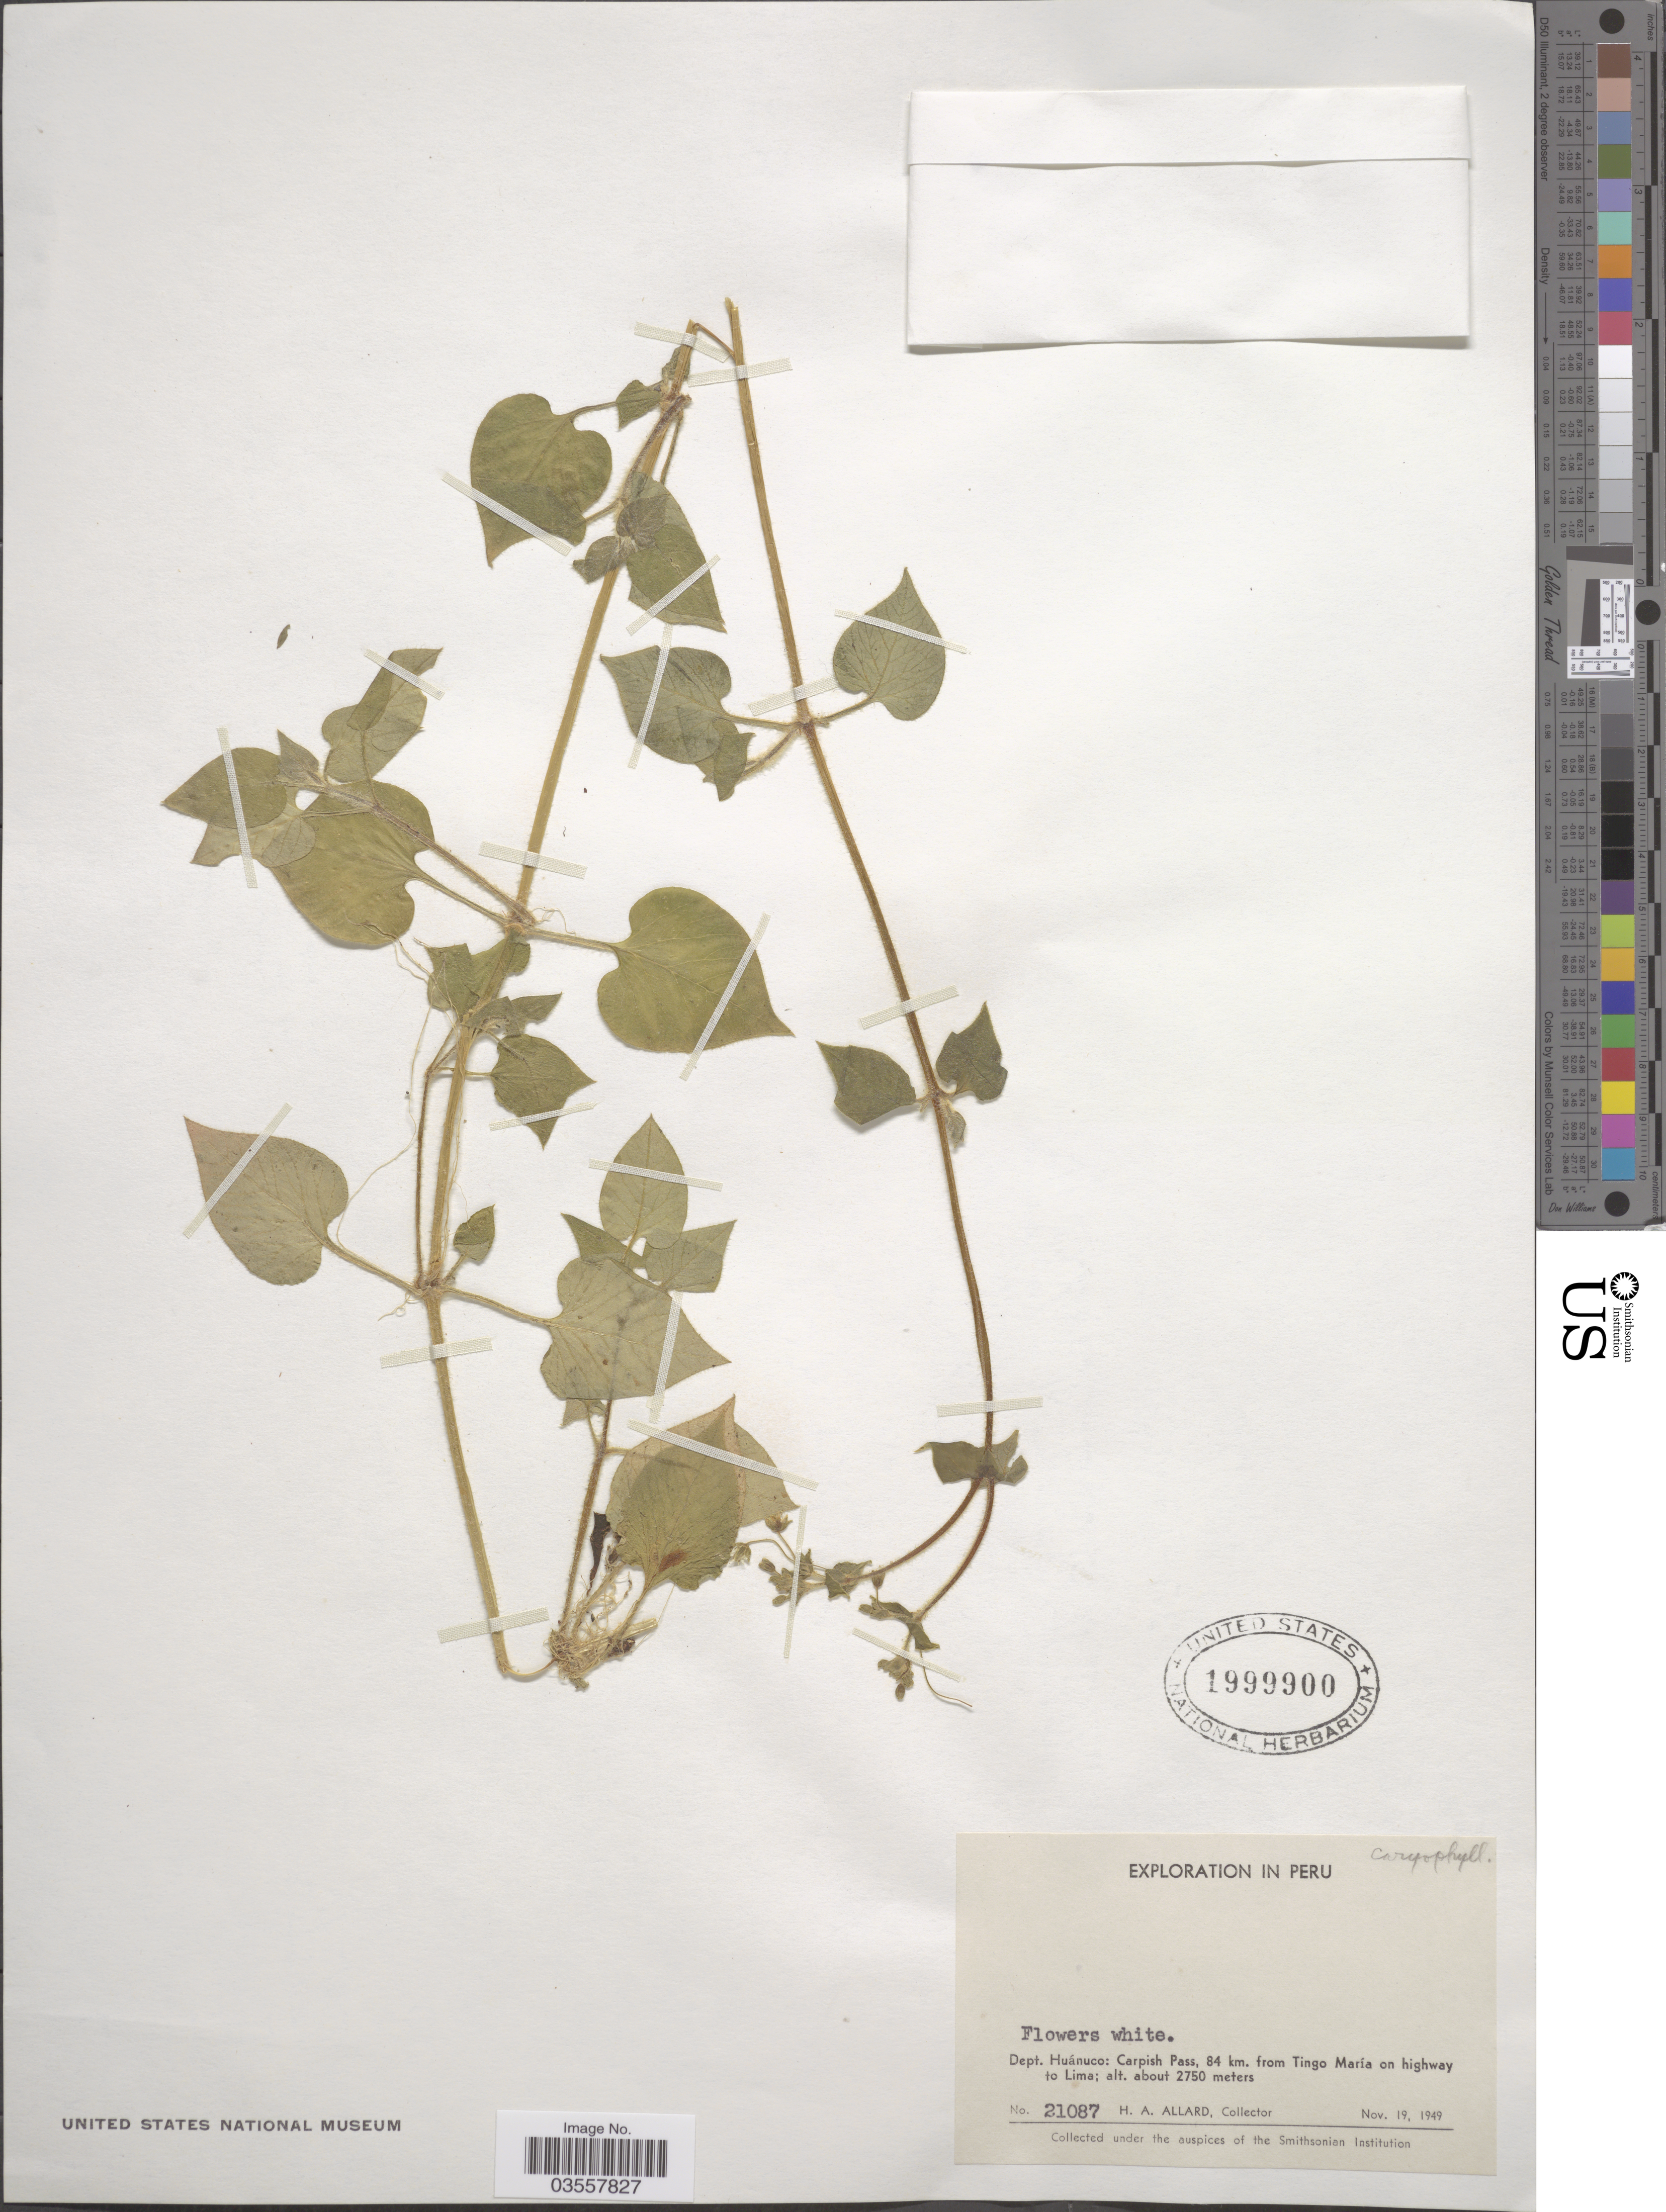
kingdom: Plantae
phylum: Tracheophyta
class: Magnoliopsida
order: Caryophyllales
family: Caryophyllaceae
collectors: H. A. Allard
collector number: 21087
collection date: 1949-11-19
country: Peru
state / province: Huánuco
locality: Dept. Huánuco: Carpish Pass, 84 km. from Tingo María on highway to Lima.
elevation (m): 2750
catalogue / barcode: US 1999900